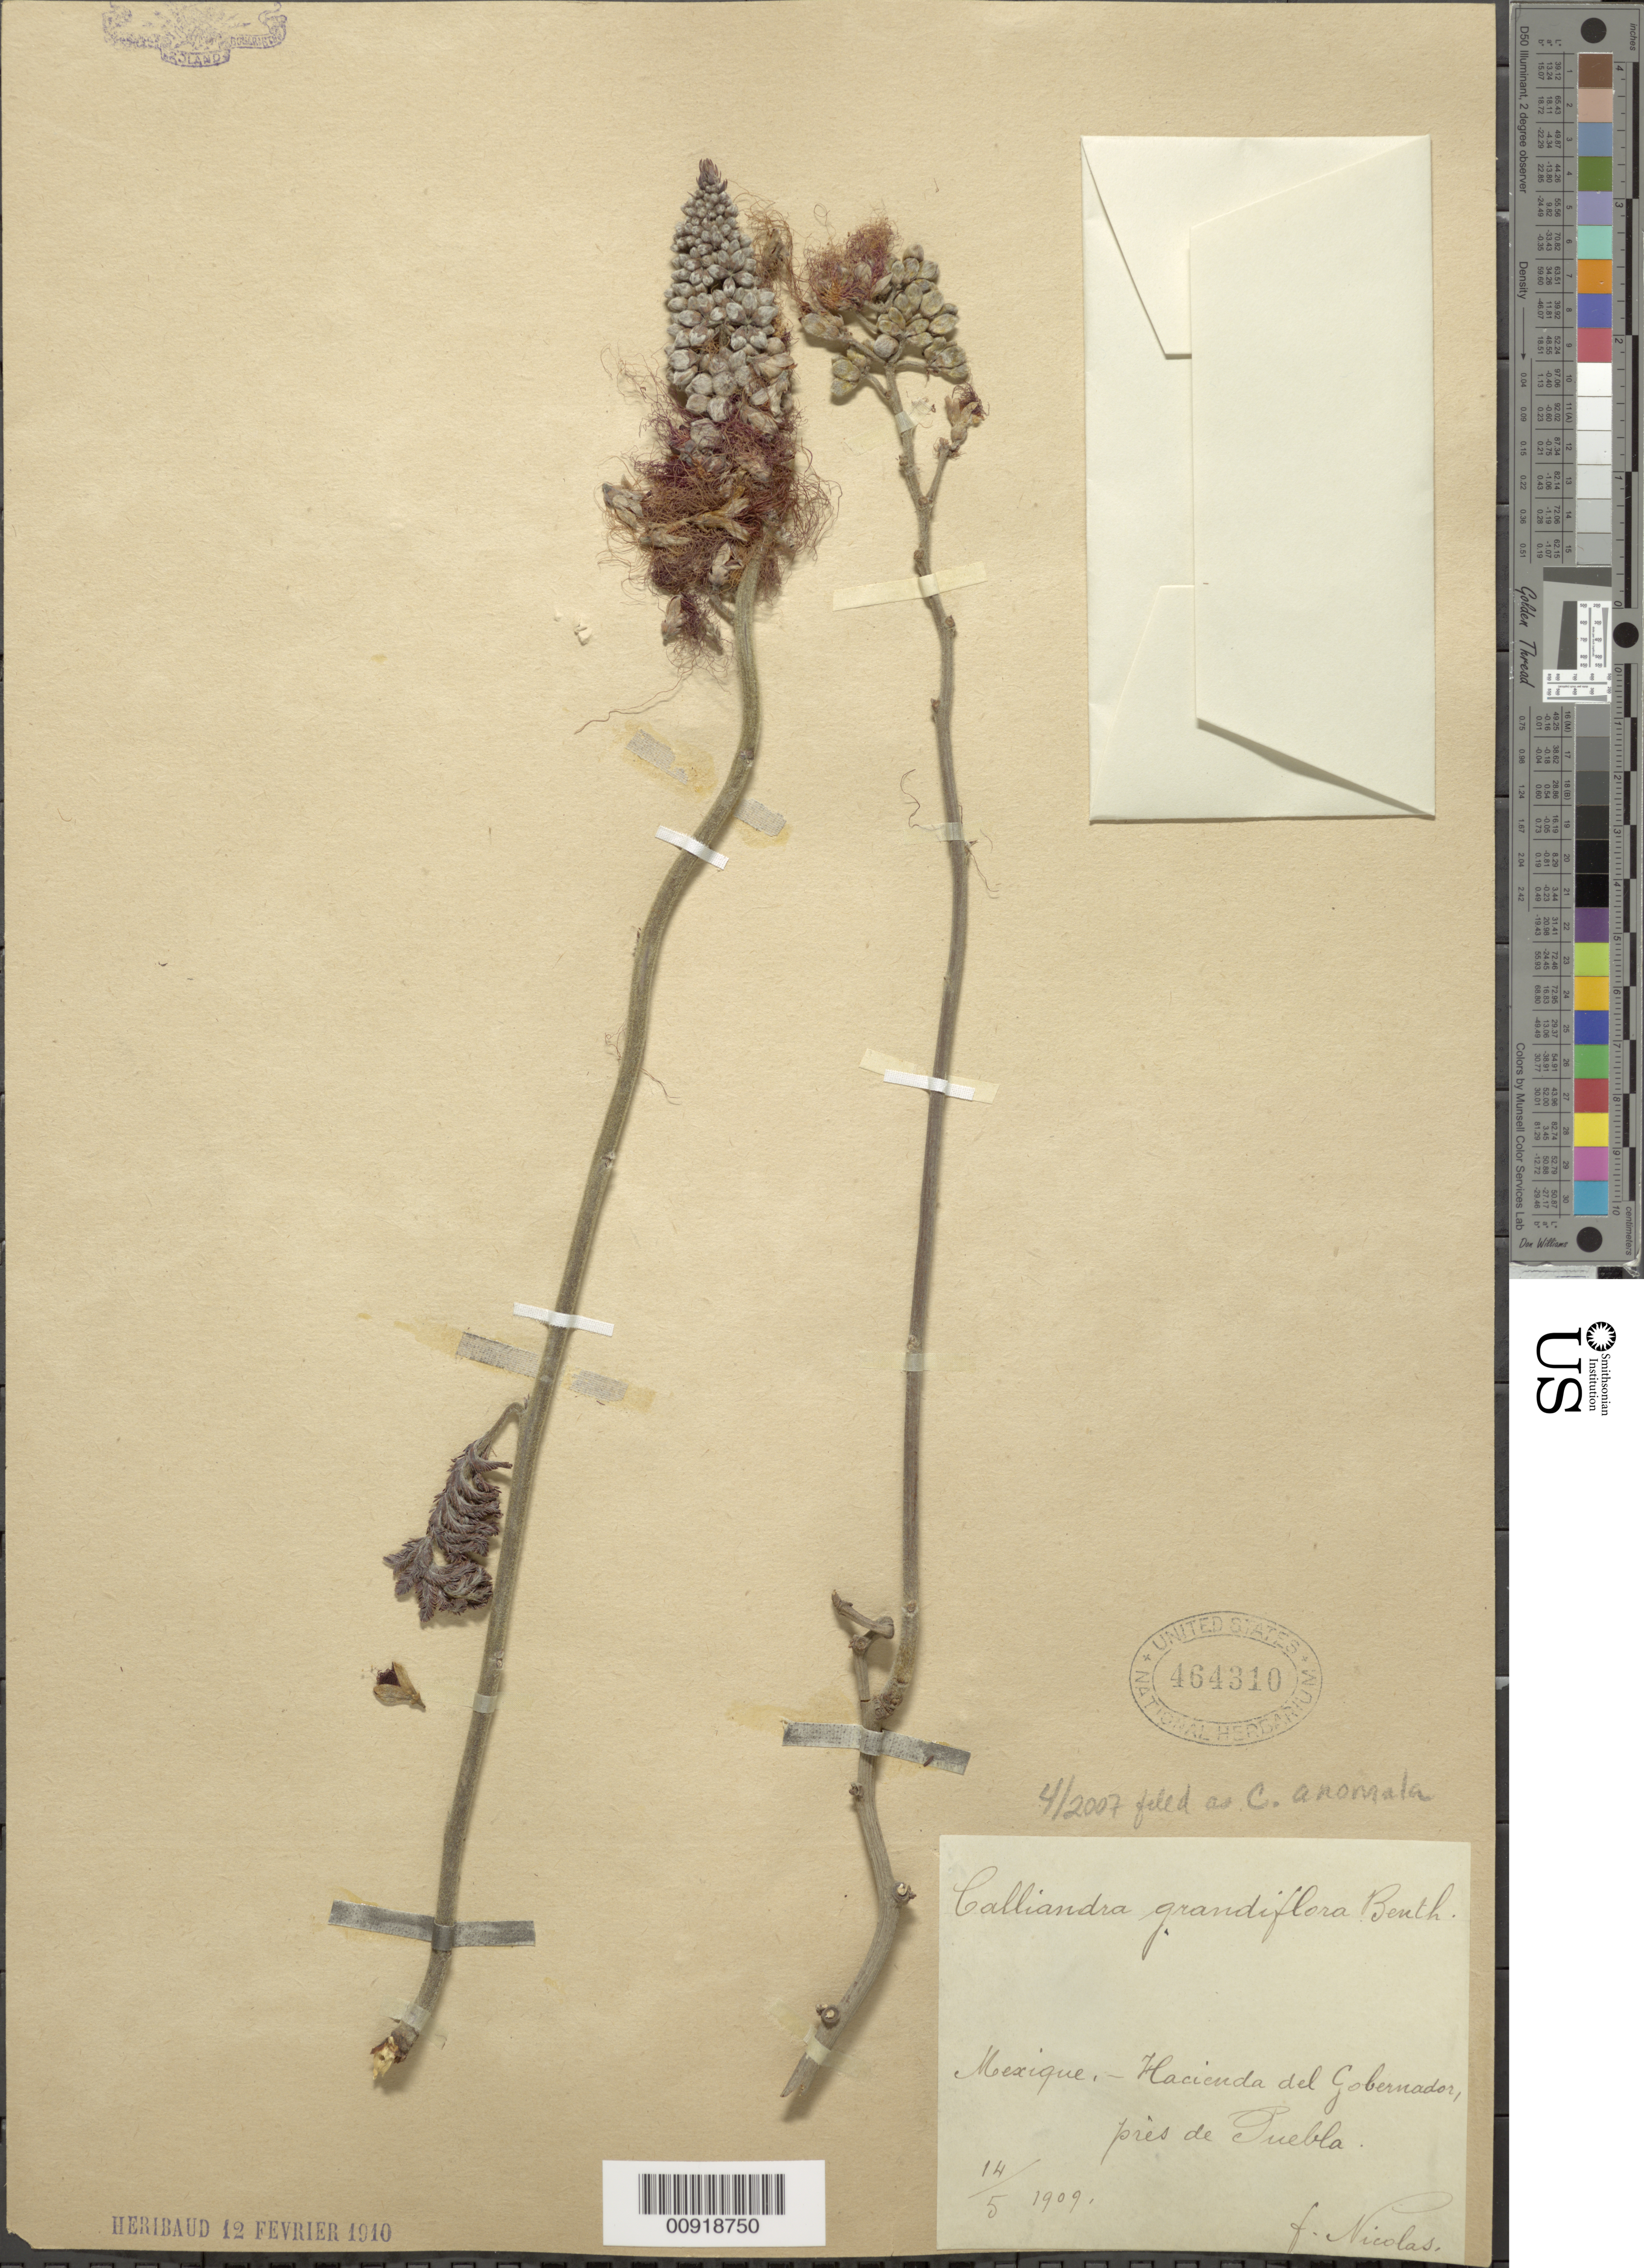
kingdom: Plantae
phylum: Tracheophyta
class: Magnoliopsida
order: Fabales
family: Fabaceae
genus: Calliandra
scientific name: Calliandra anomala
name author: (Kunth) J.F. Macbr.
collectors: B. Nicolas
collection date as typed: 14 May 1909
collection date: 1909-05-14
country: Mexico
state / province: Puebla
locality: Hacienda del Gobernador, près de Puebla.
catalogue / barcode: US 464310